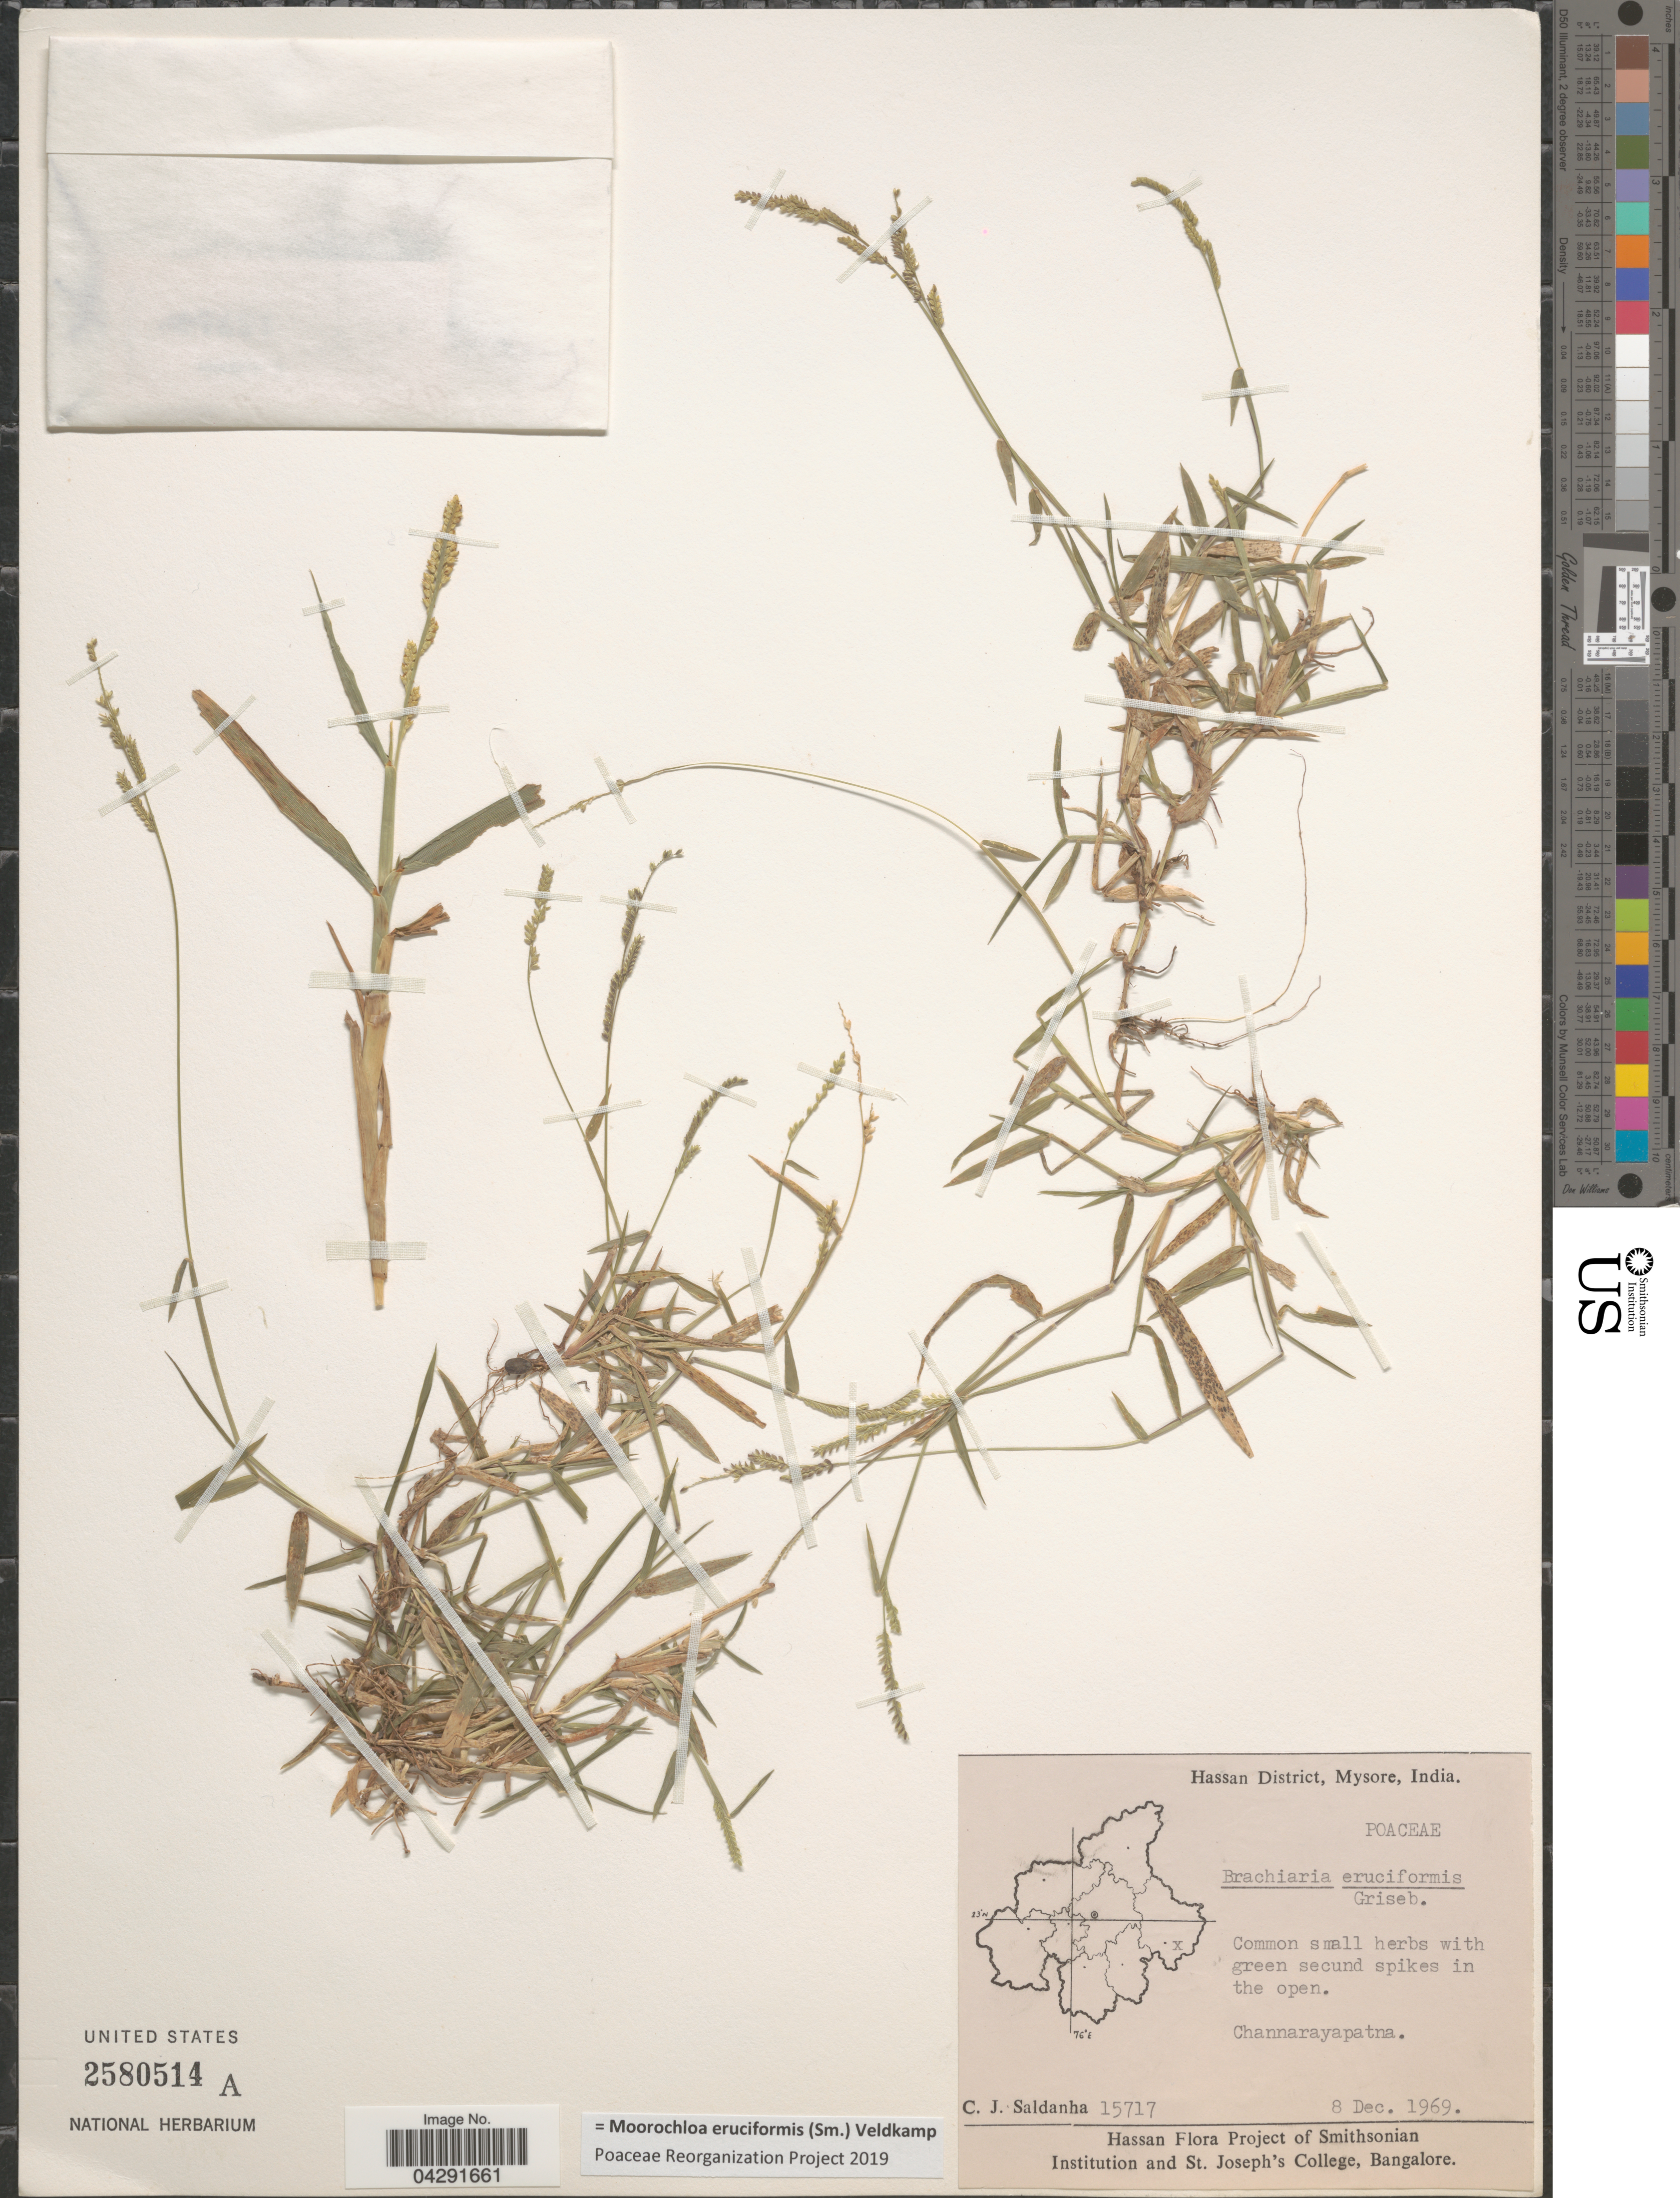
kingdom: Plantae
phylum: Tracheophyta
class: Liliopsida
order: Poales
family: Poaceae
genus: Moorochloa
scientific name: Moorochloa eruciformis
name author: (Sm.) Veldkamp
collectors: C. J. Saldanha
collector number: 15717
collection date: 1969-12-08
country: India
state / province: Karnataka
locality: Hassan District, Mysore. Channarayapatna.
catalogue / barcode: US 2580514A